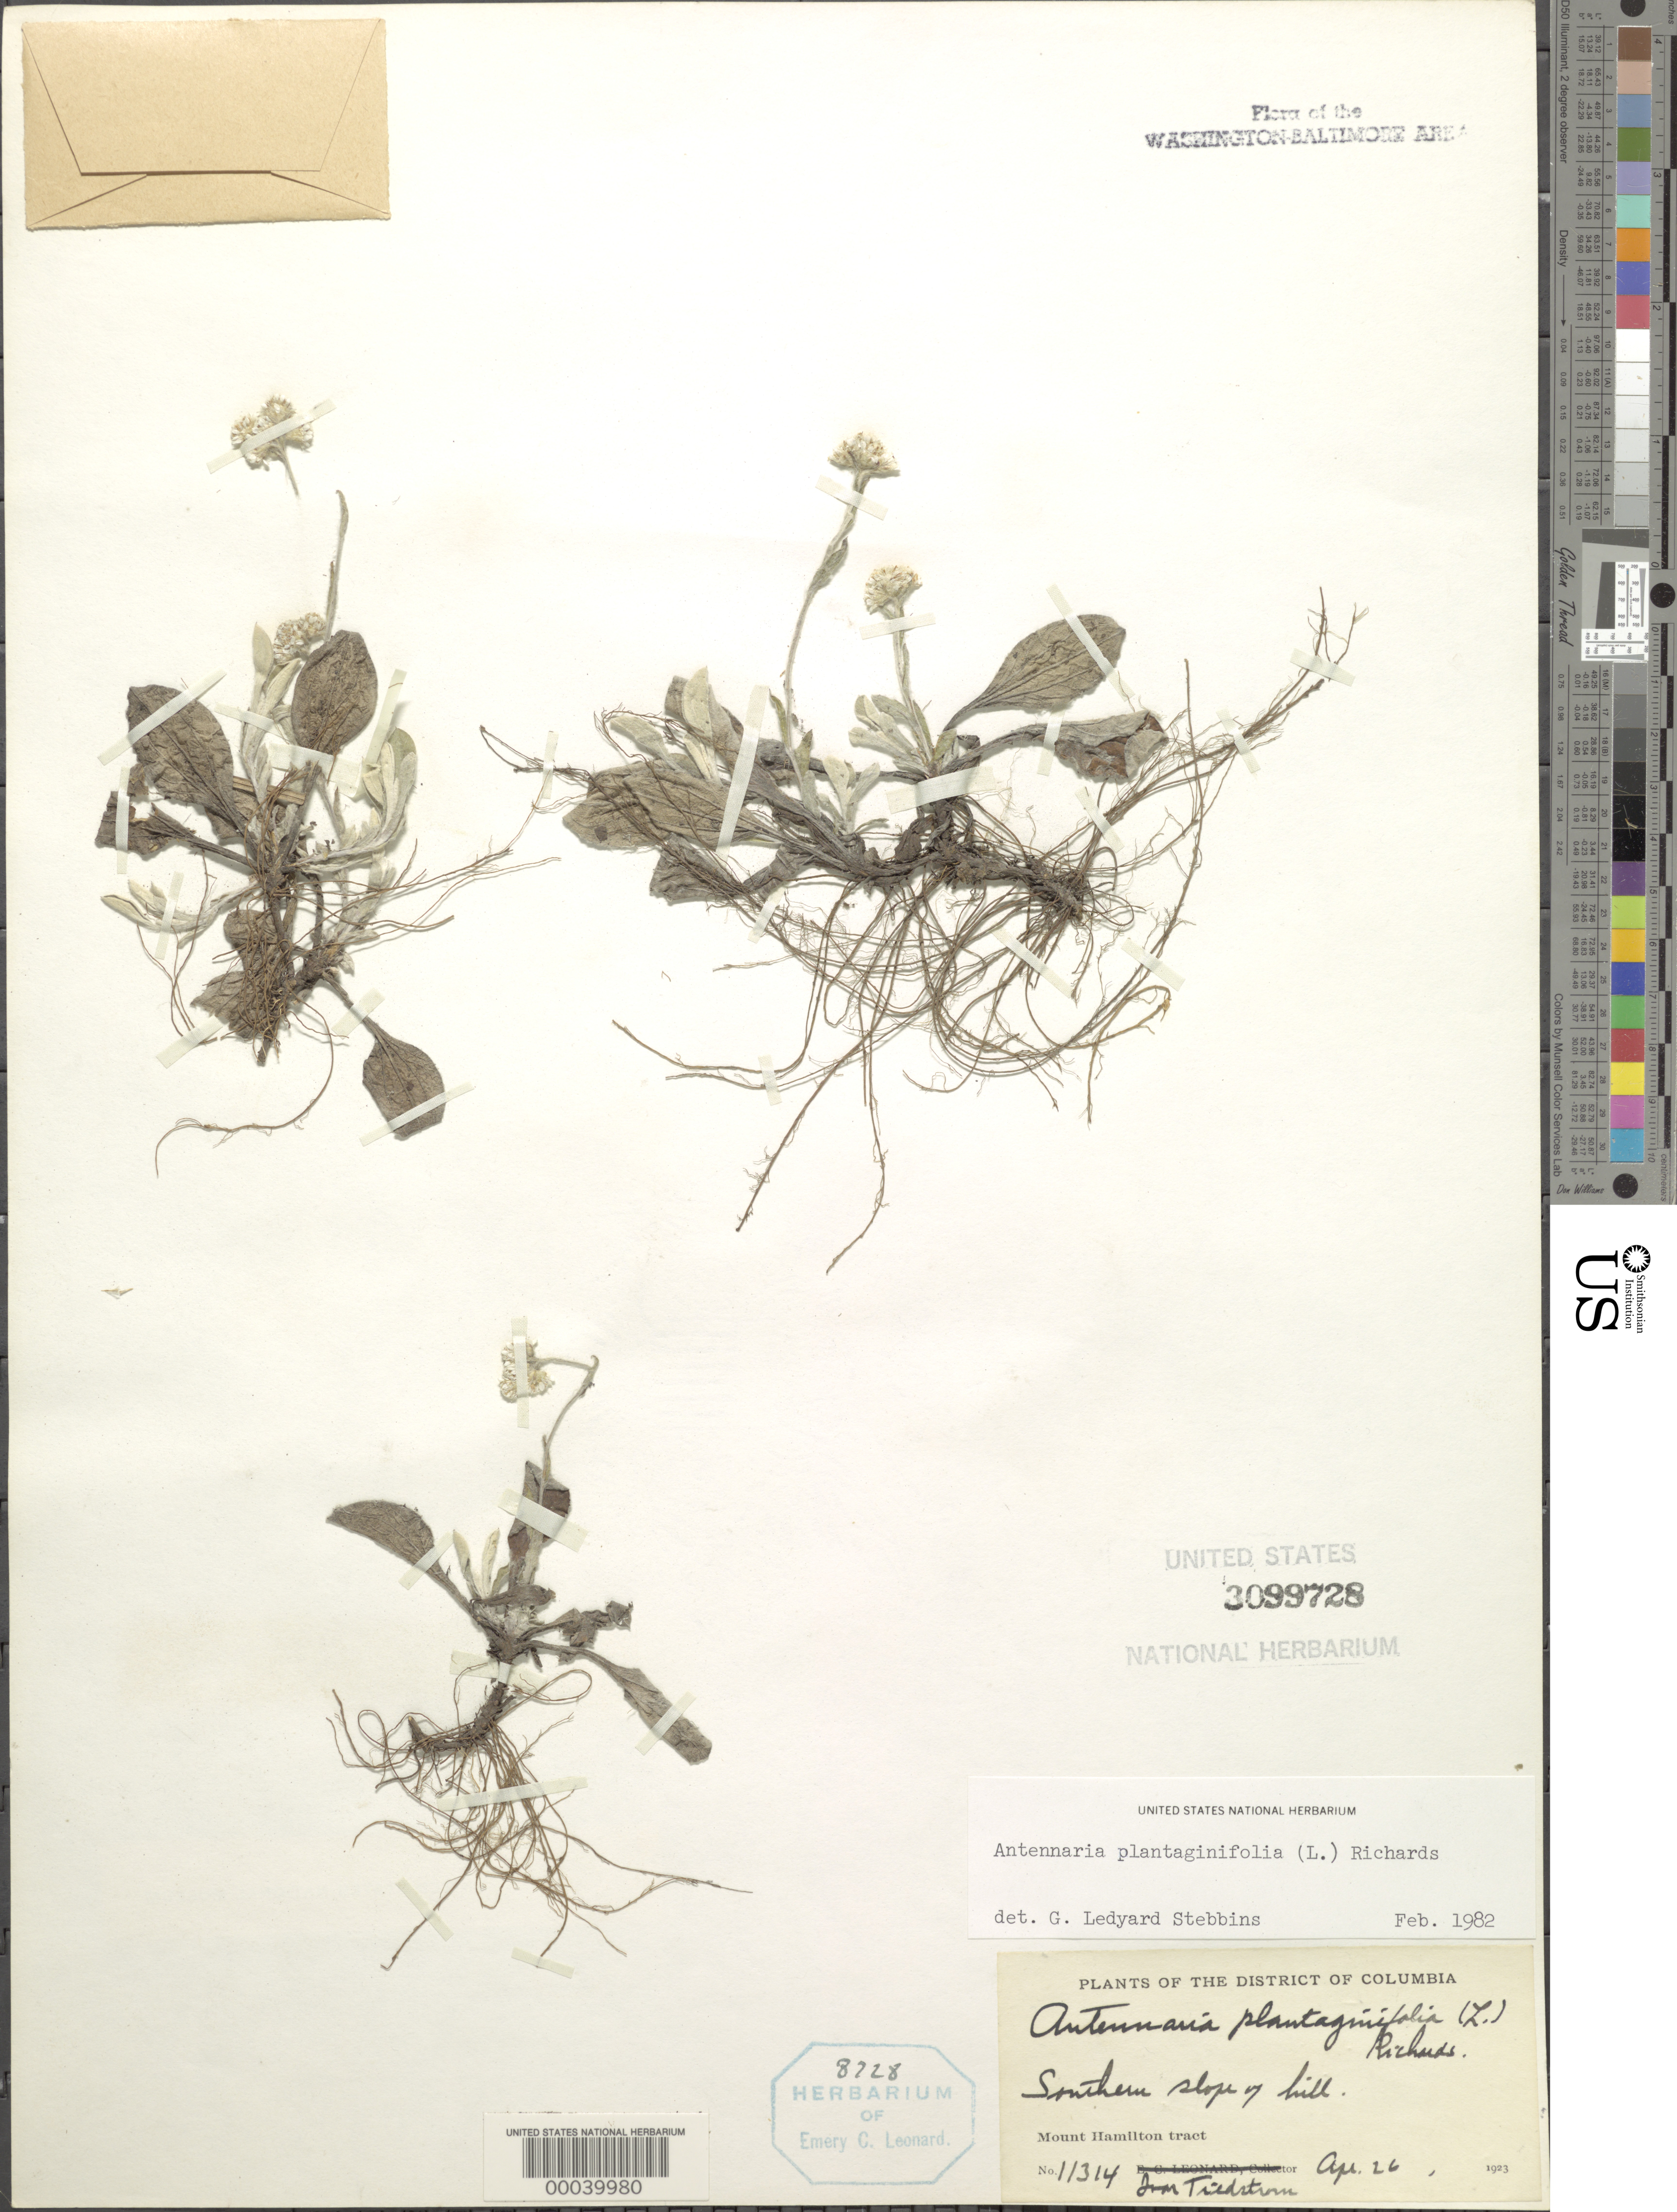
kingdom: Plantae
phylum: Tracheophyta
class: Magnoliopsida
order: Asterales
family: Asteraceae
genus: Antennaria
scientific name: Antennaria plantaginifolia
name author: (L.) Richardson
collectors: I. F. Tidestrom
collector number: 11314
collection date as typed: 26 Apr 1923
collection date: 1923-04-26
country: United States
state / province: District of Columbia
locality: Southern slope of Mount Hamilton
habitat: Hill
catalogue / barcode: US 3099728